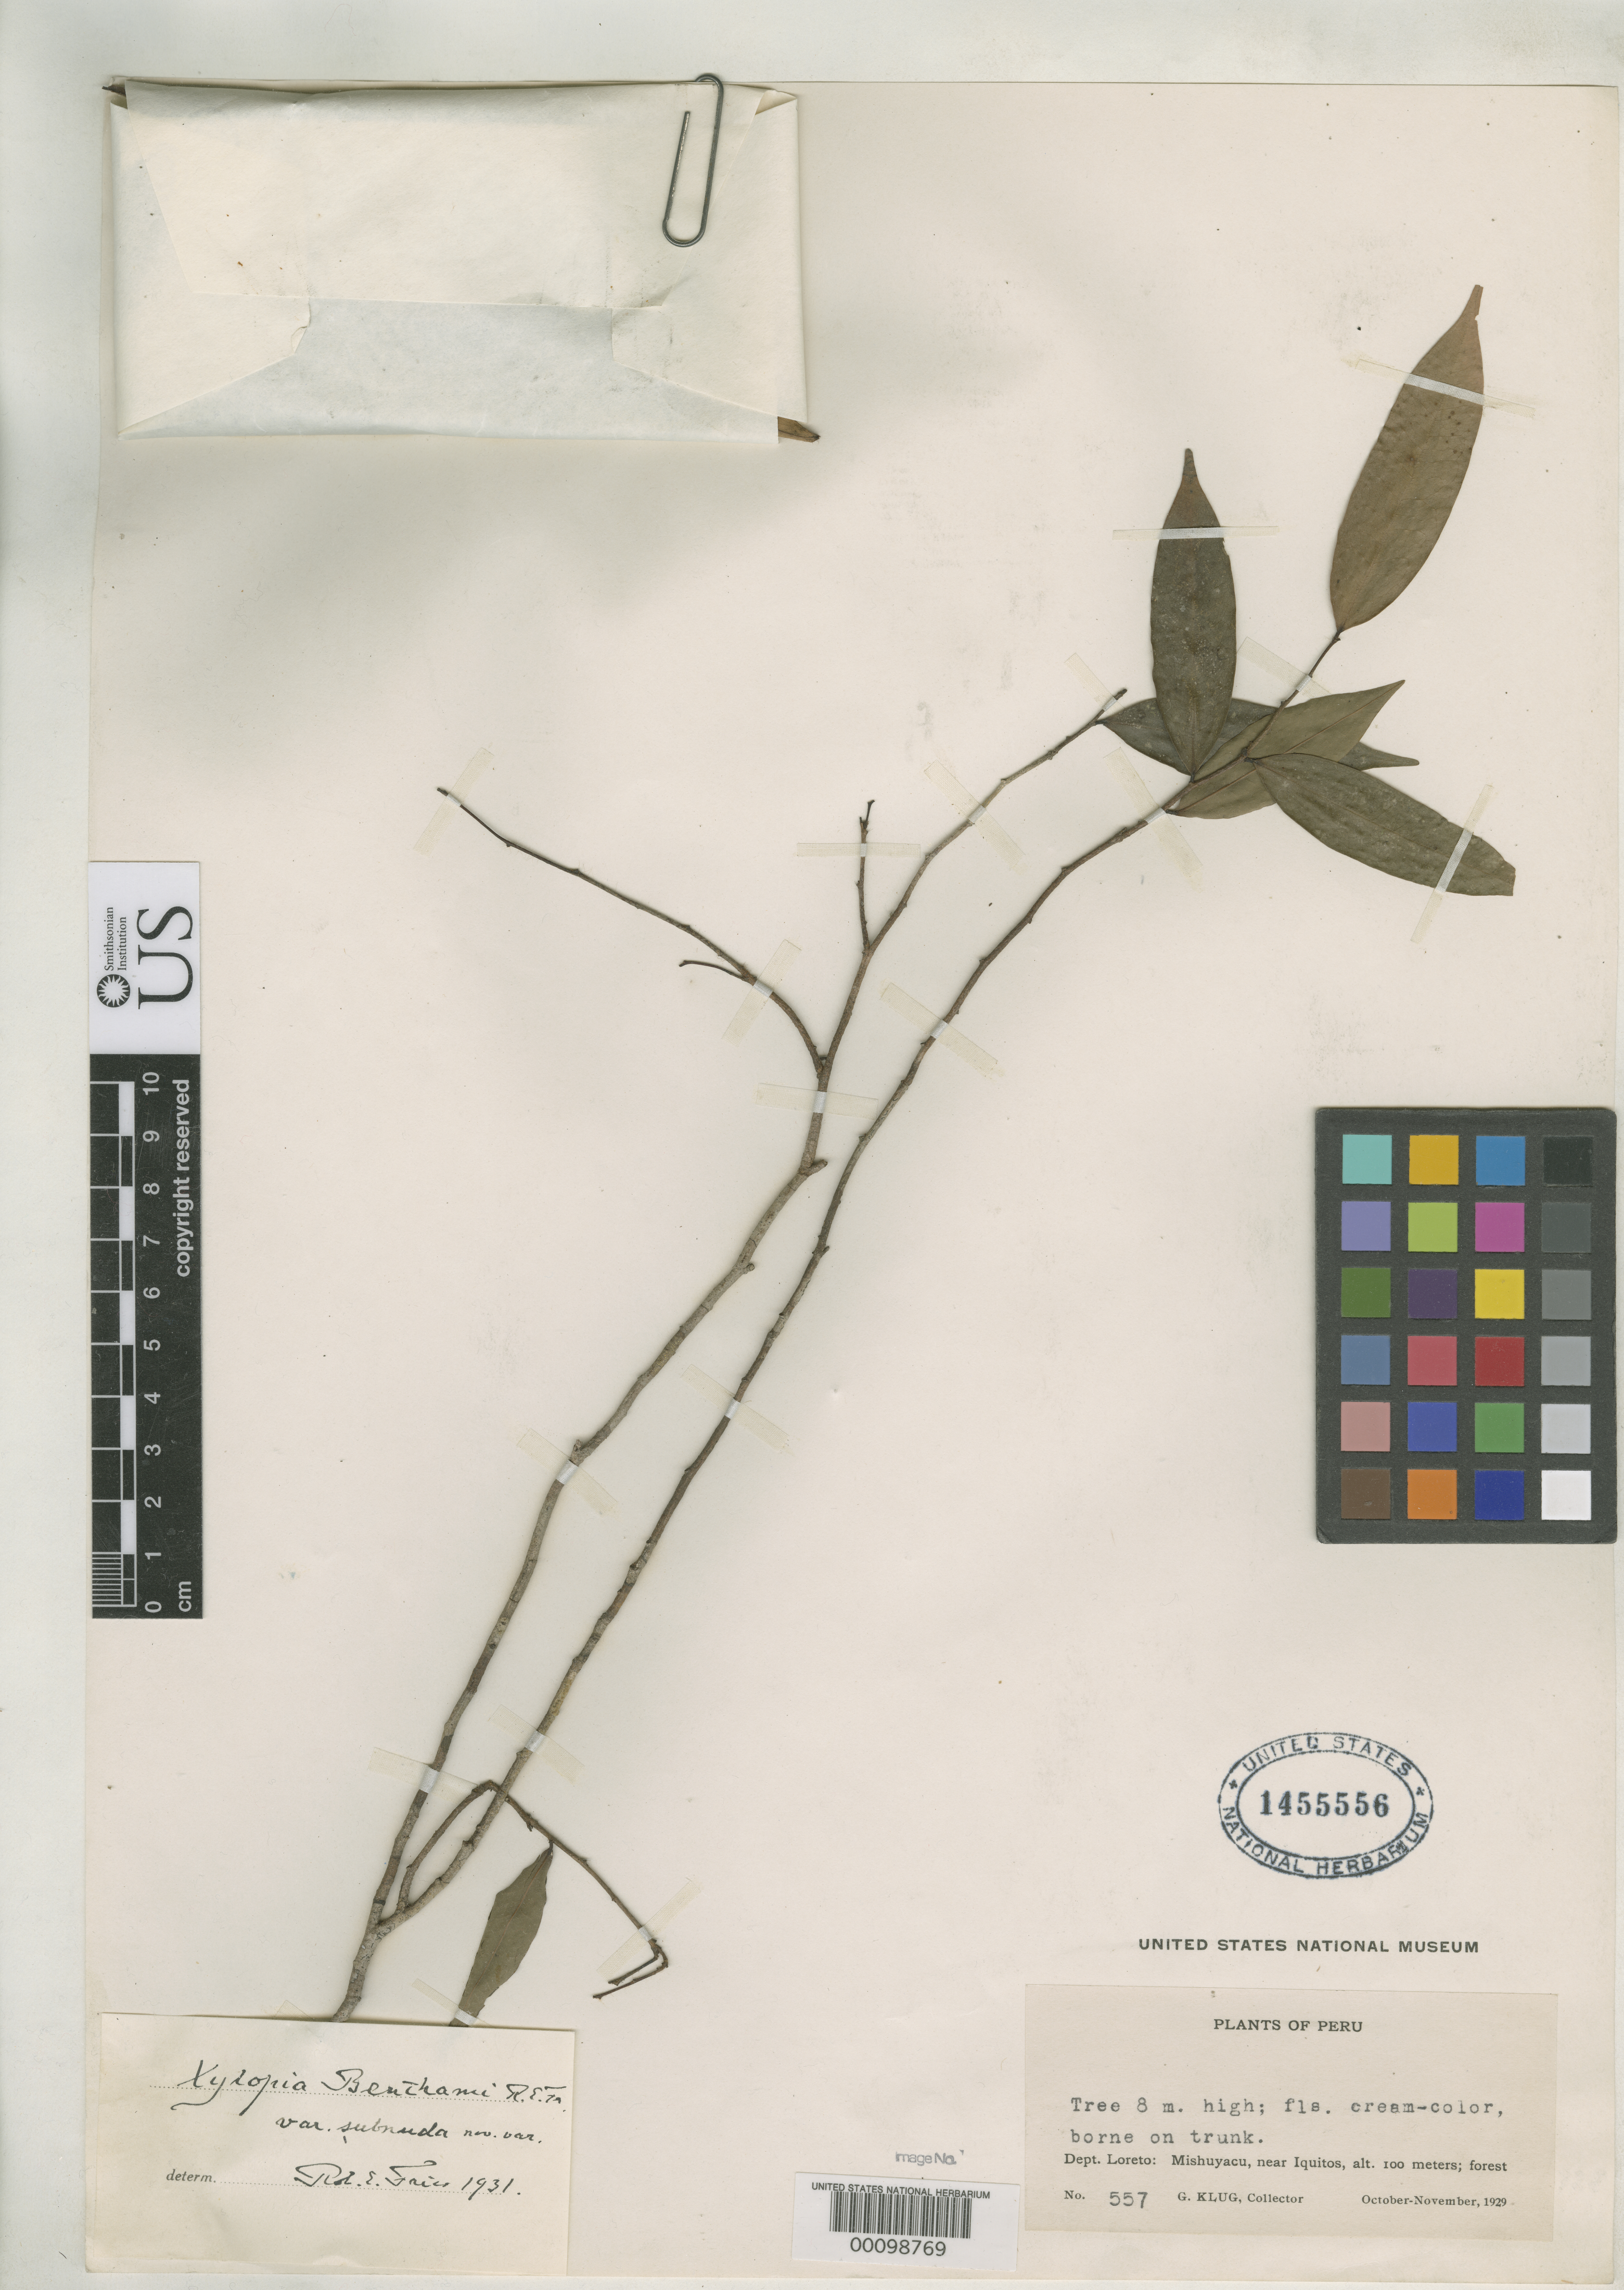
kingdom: Plantae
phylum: Tracheophyta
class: Magnoliopsida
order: Magnoliales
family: Annonaceae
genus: Xylopia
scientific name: Xylopia benthamii var. subnuda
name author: R.E. Fr.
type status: Isotype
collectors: G. Klug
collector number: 557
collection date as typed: Oct 1929 to -- Nov 1929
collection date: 1929-10/1929-11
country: Peru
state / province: Loreto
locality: Mishuyacu, near Iquitos.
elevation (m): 100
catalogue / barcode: US 1455556